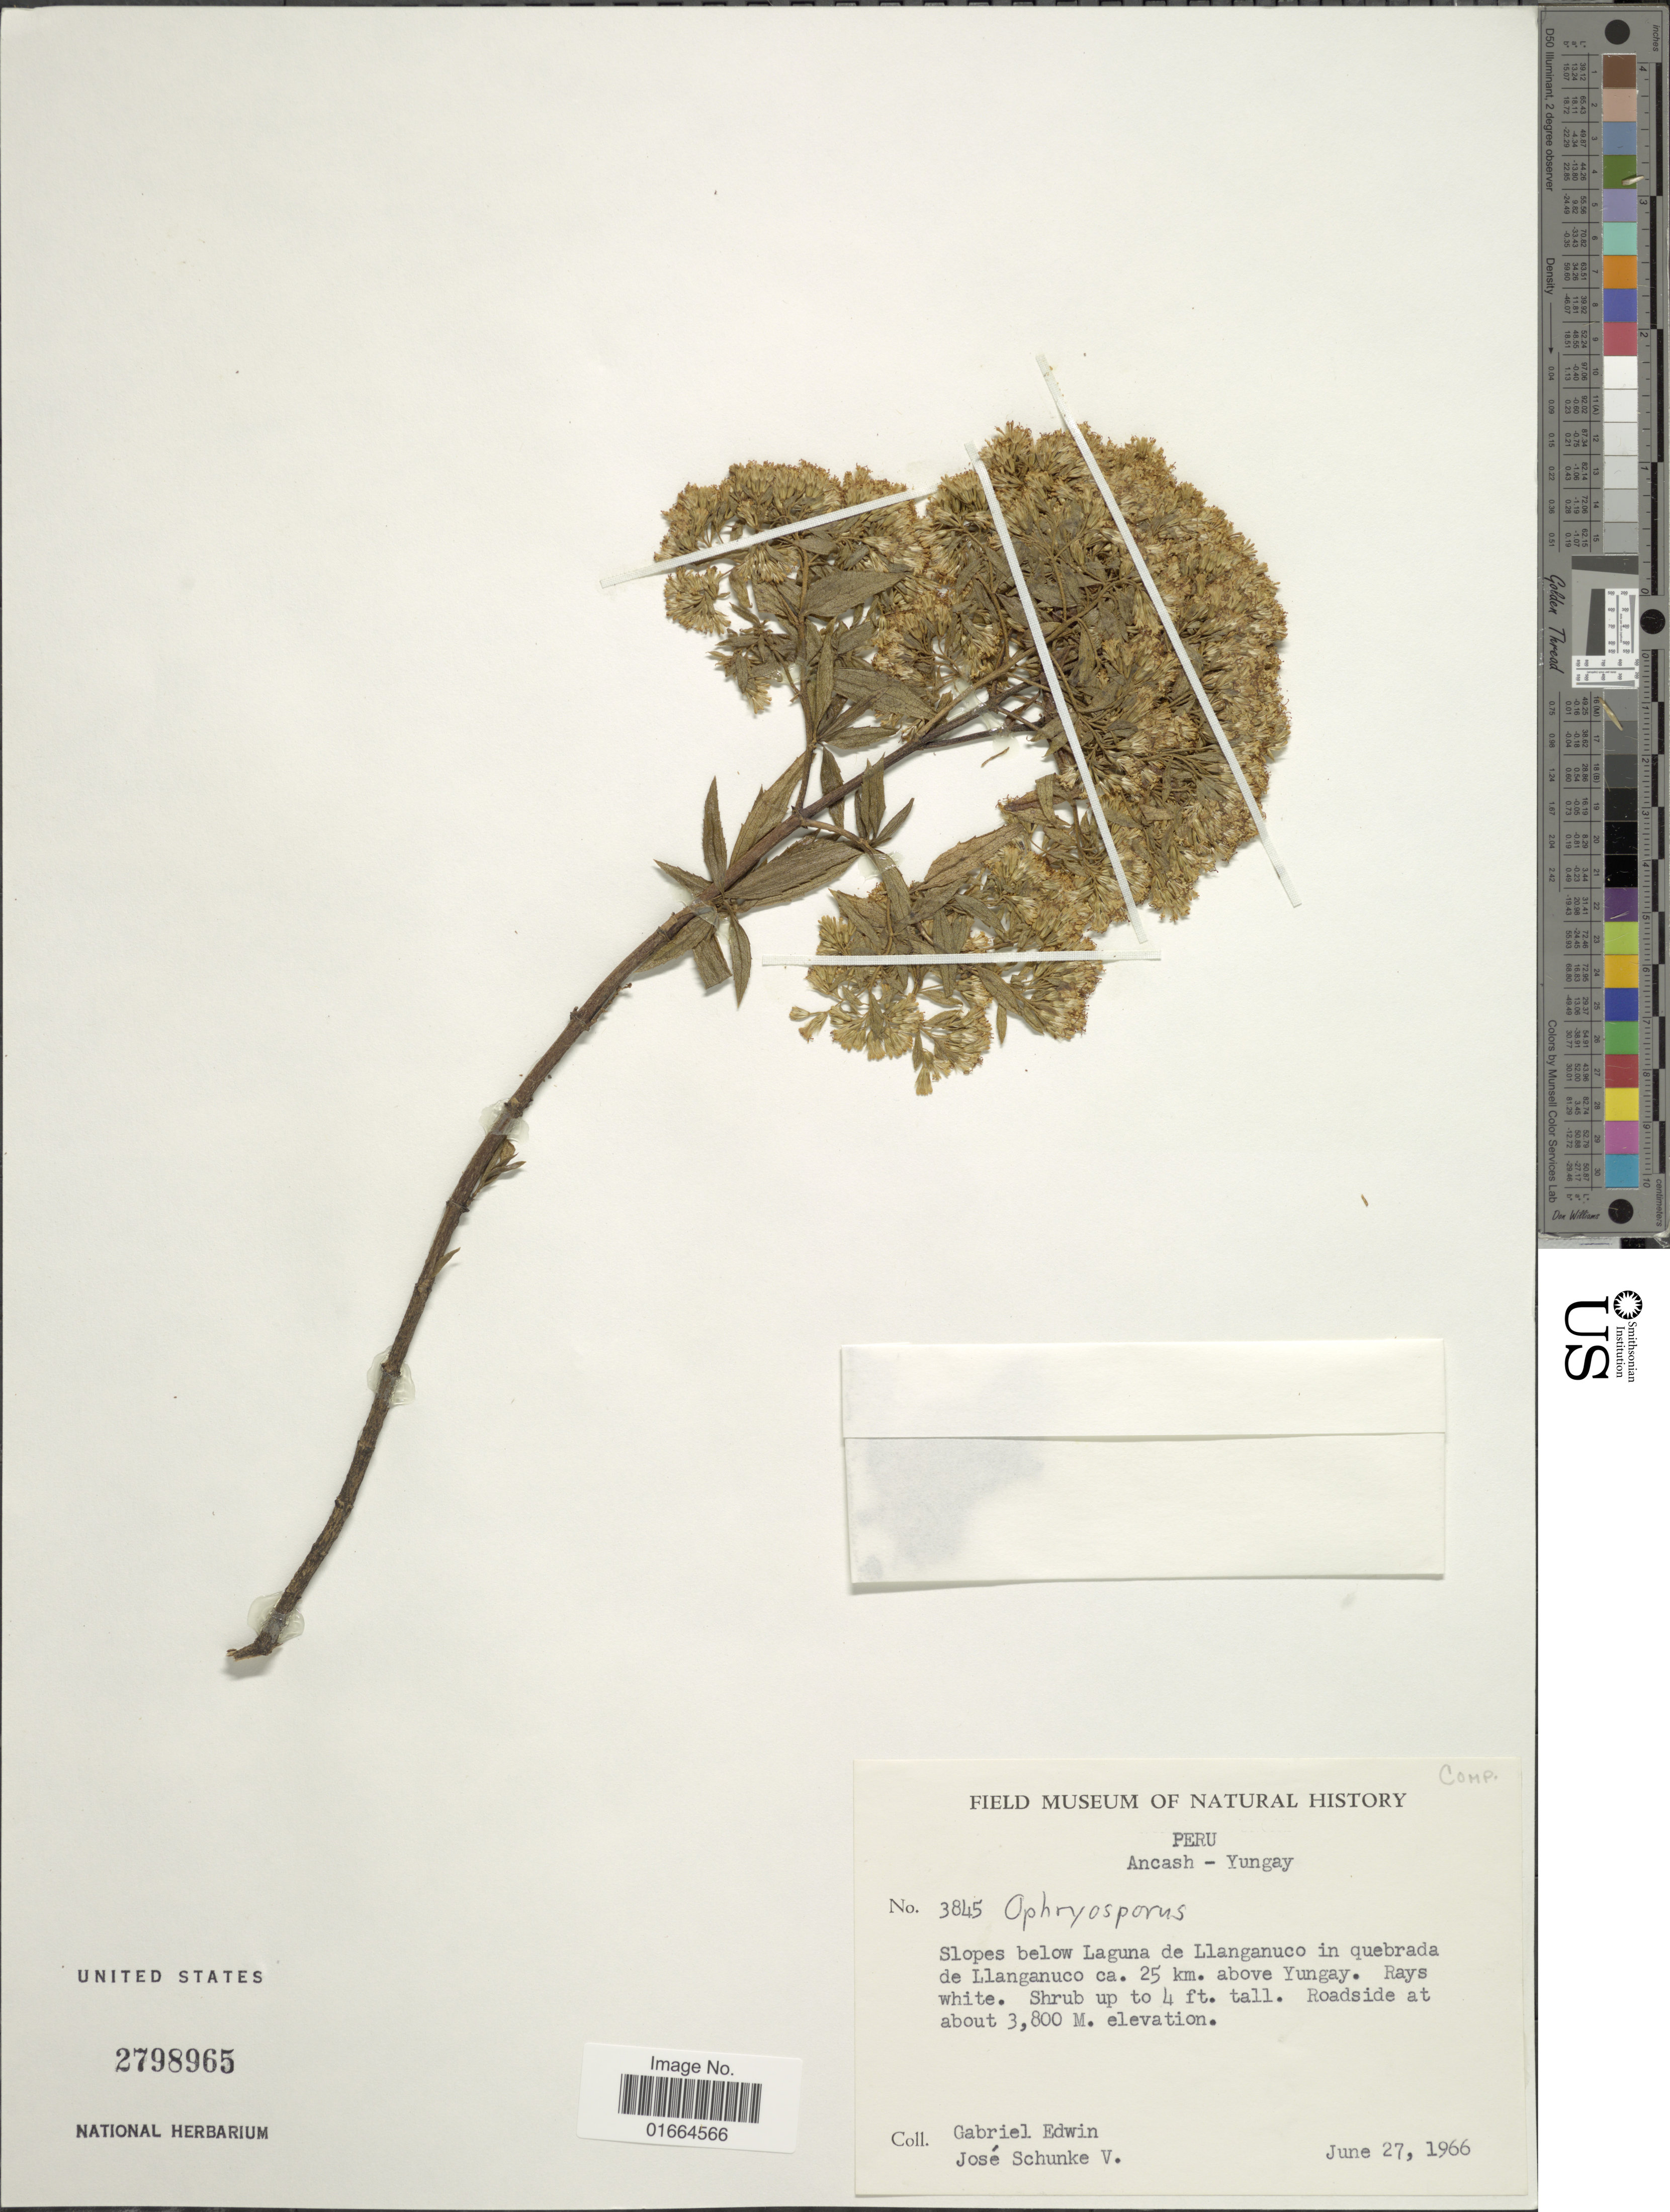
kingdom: Plantae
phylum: Tracheophyta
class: Magnoliopsida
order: Asterales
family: Asteraceae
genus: Ophryosporus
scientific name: Ophryosporus chilca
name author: (Kunth) Hieron.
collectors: G. Edwin & J. Schunke Vigo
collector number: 3845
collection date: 1966-06-27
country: Peru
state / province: Ancash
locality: Ancash, Yungay, Slopes below Laguna de Llanganuco in quebrada de Llanganuco 25 km. above Yungay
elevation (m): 3800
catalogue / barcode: US 2798965